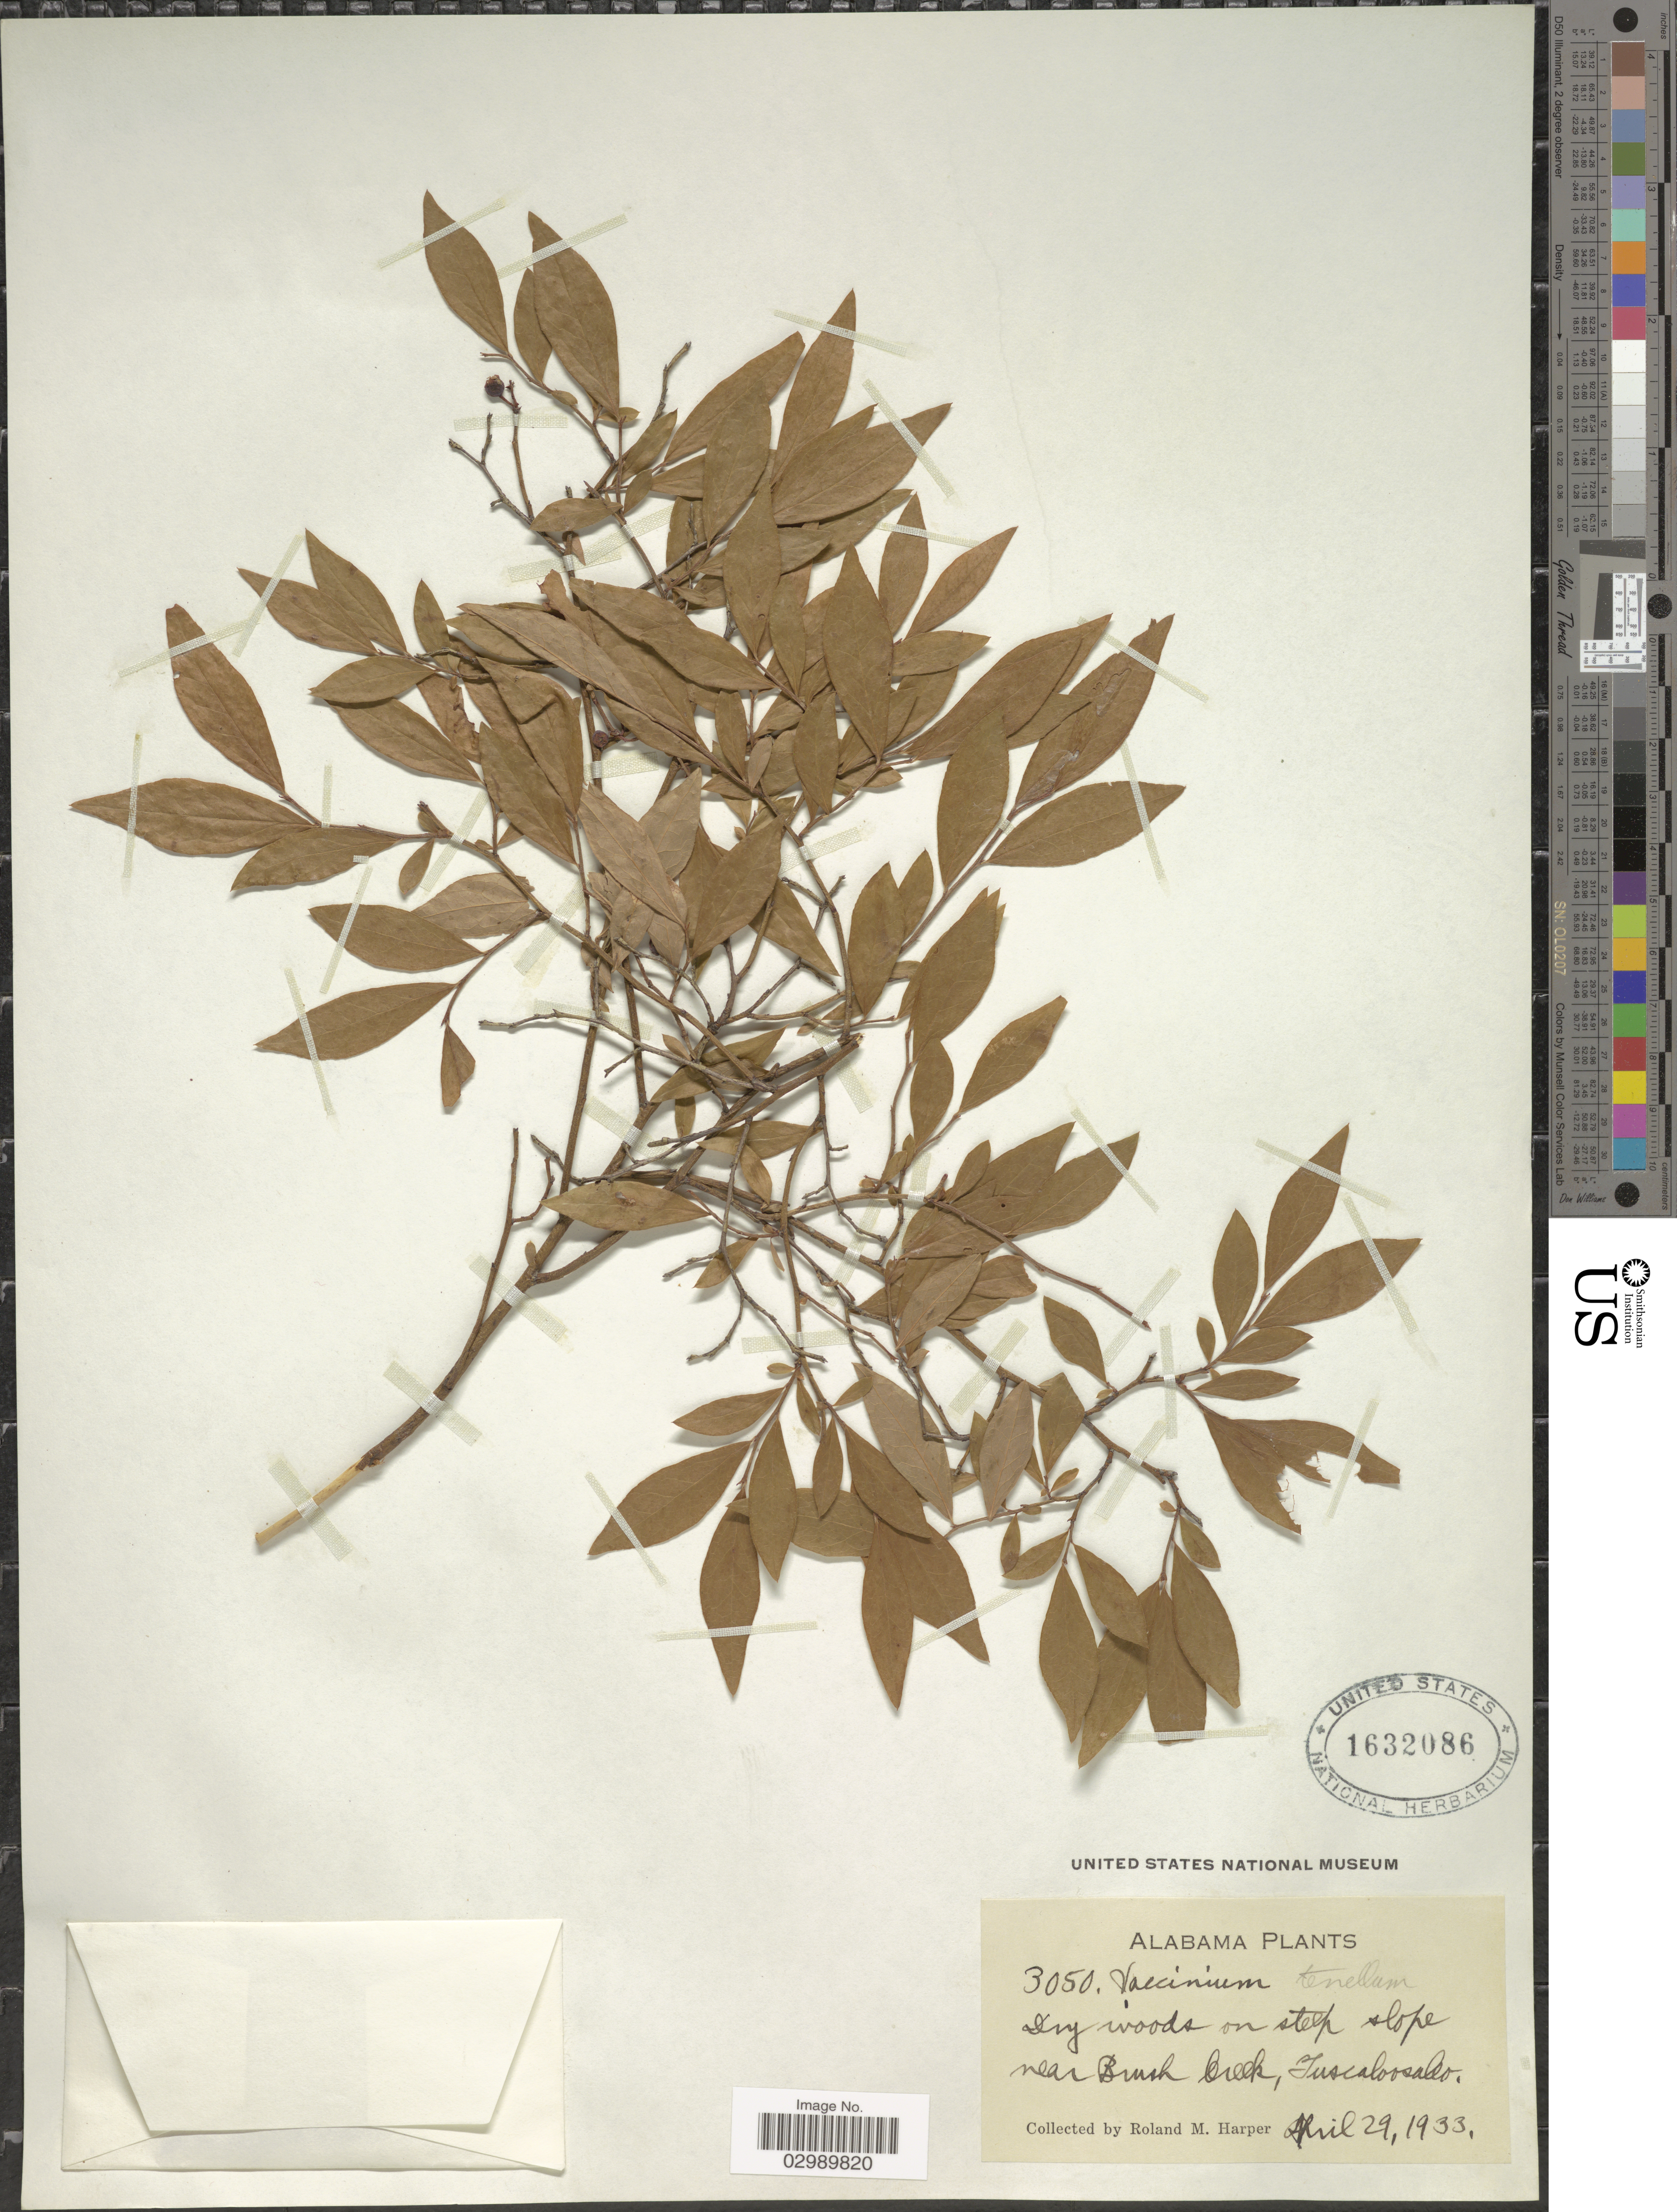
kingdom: Plantae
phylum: Tracheophyta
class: Magnoliopsida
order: Ericales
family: Ericaceae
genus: Vaccinium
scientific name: Vaccinium tenellum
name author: Aiton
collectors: R. Harper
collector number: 3050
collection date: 1933-04-29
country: United States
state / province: Alabama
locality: Dry woods on stelp slope near Brush Creek, Tuscaloosa Co.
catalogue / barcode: US 1632086